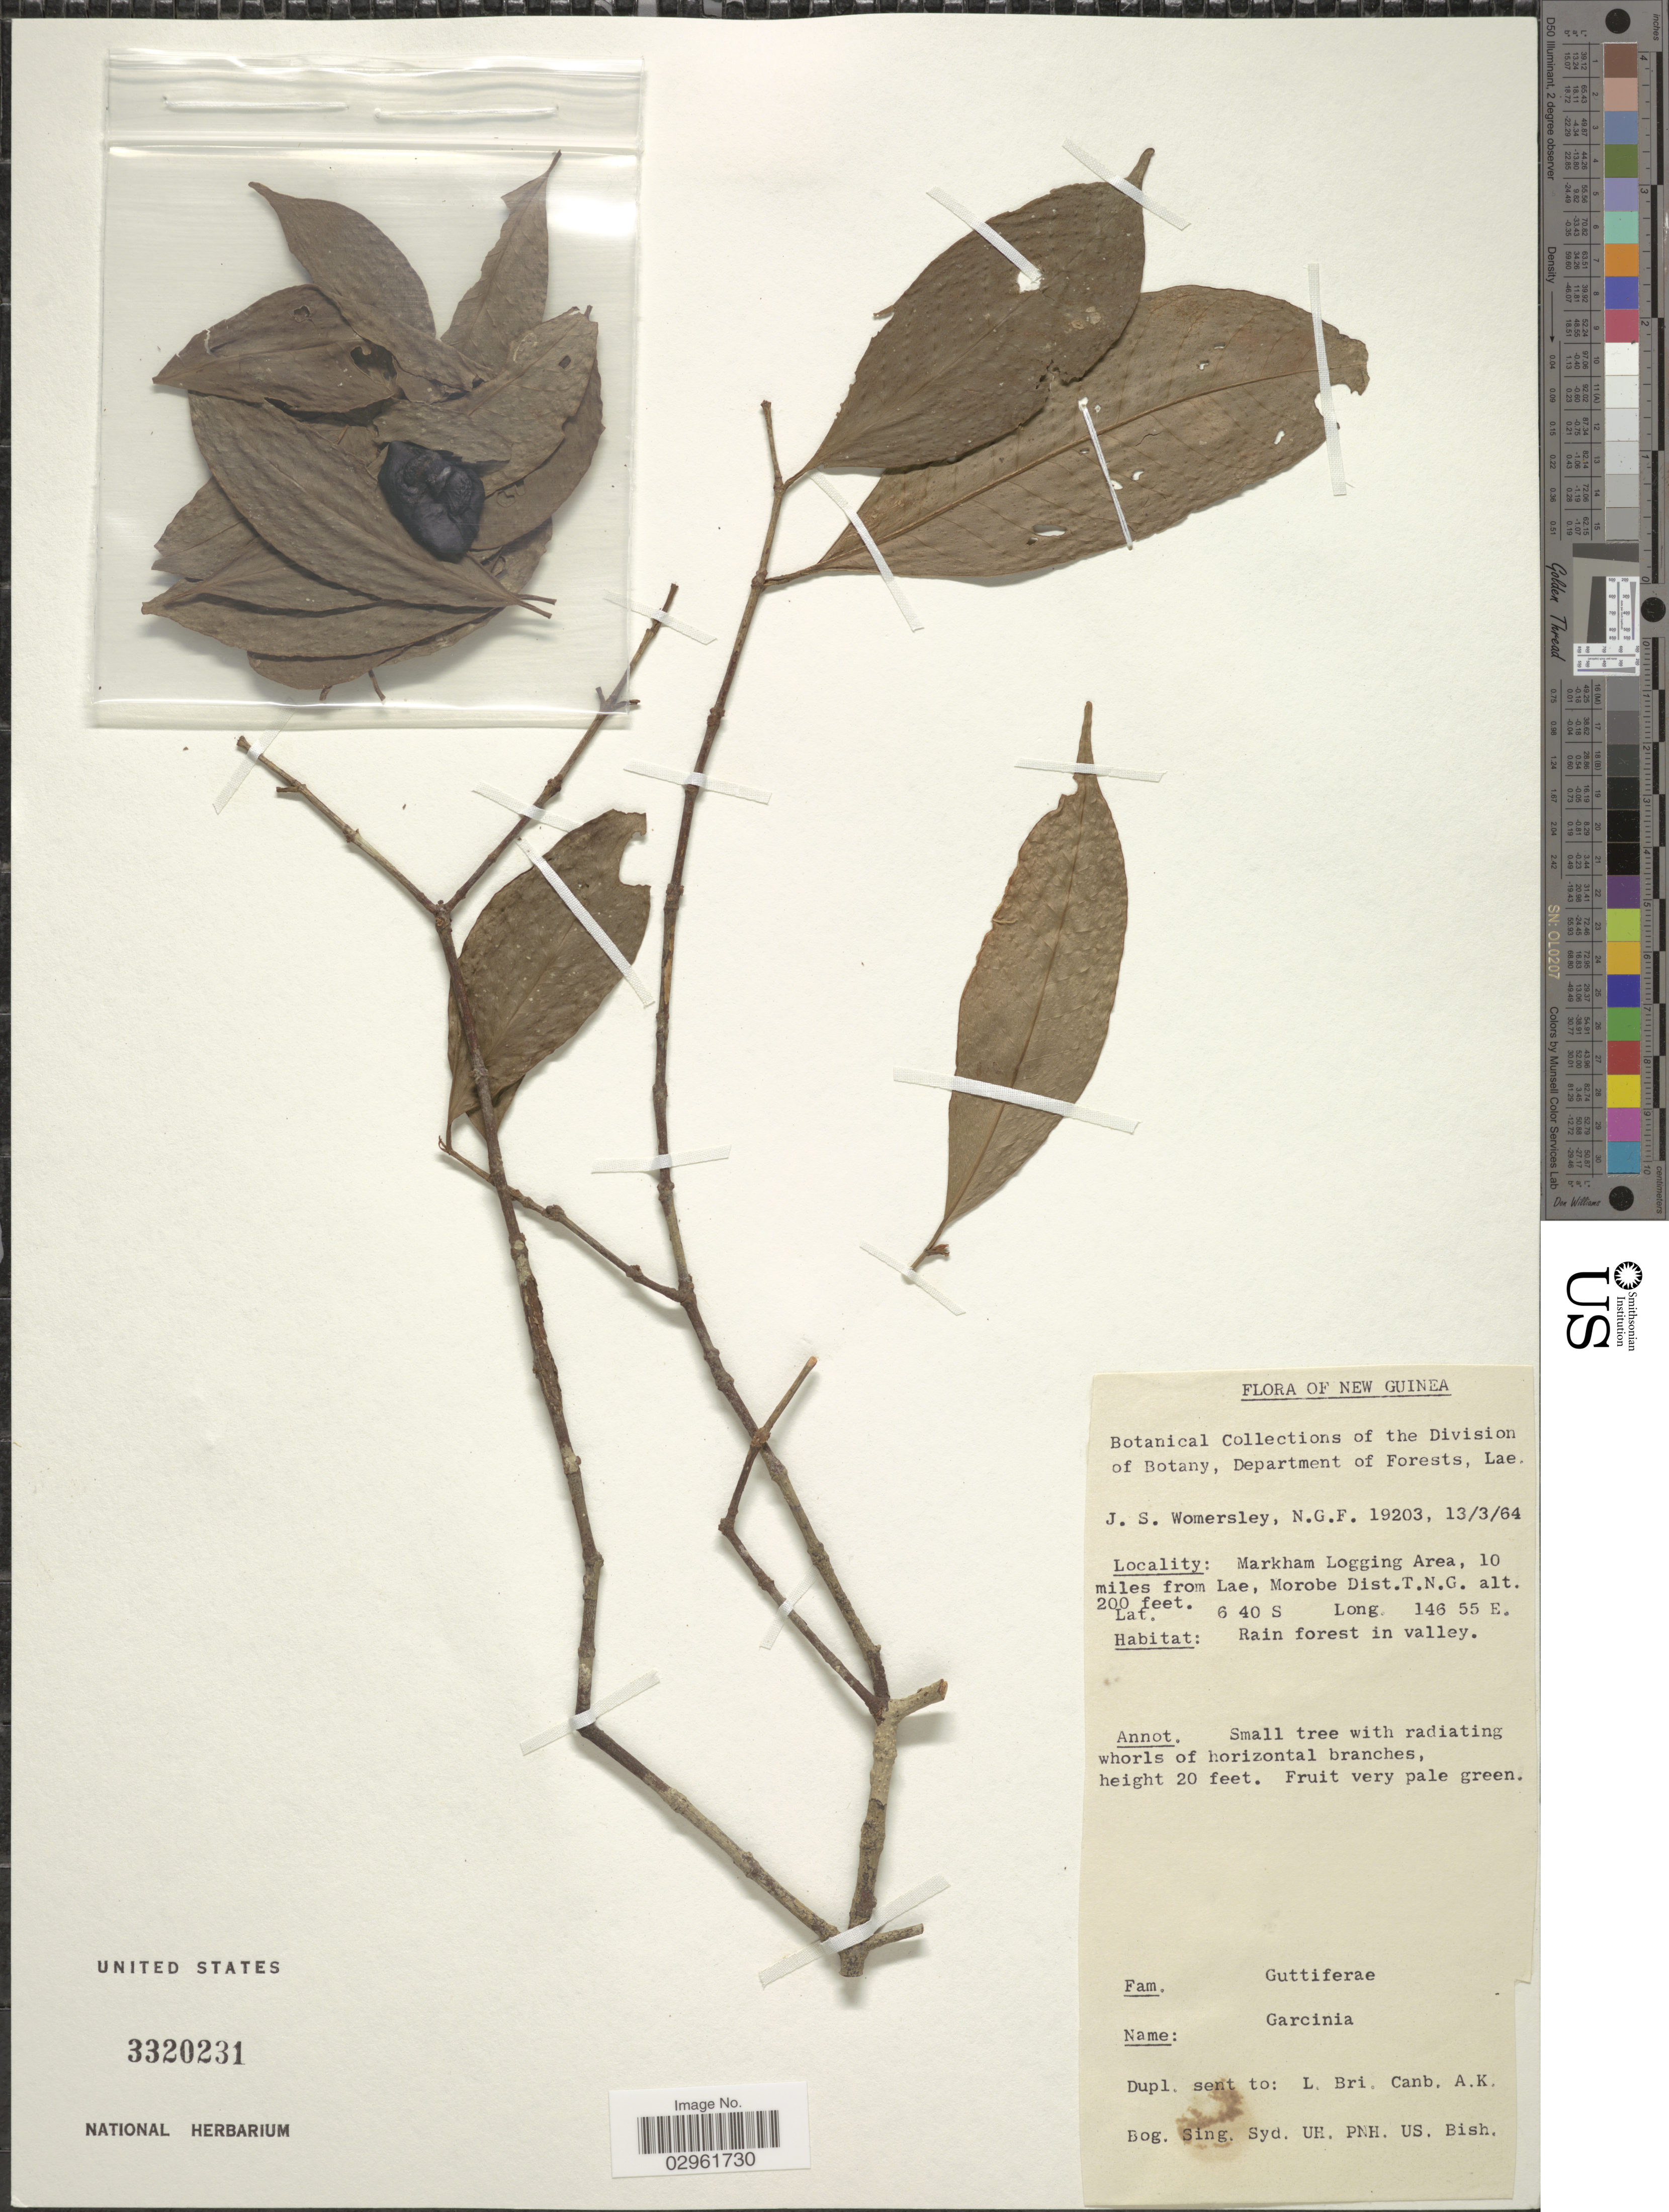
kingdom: Plantae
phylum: Tracheophyta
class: Magnoliopsida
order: Malpighiales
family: Clusiaceae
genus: Garcinia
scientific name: Garcinia sp.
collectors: J. S. Womersley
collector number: NGF19203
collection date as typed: Transcribed d/m/y: 13/3/64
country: Papua New Guinea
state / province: Morobe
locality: New Guinea. Markham Logging Area, 10 miles from Lae, Morobe Dist. T.N.G.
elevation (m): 61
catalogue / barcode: US 3320231